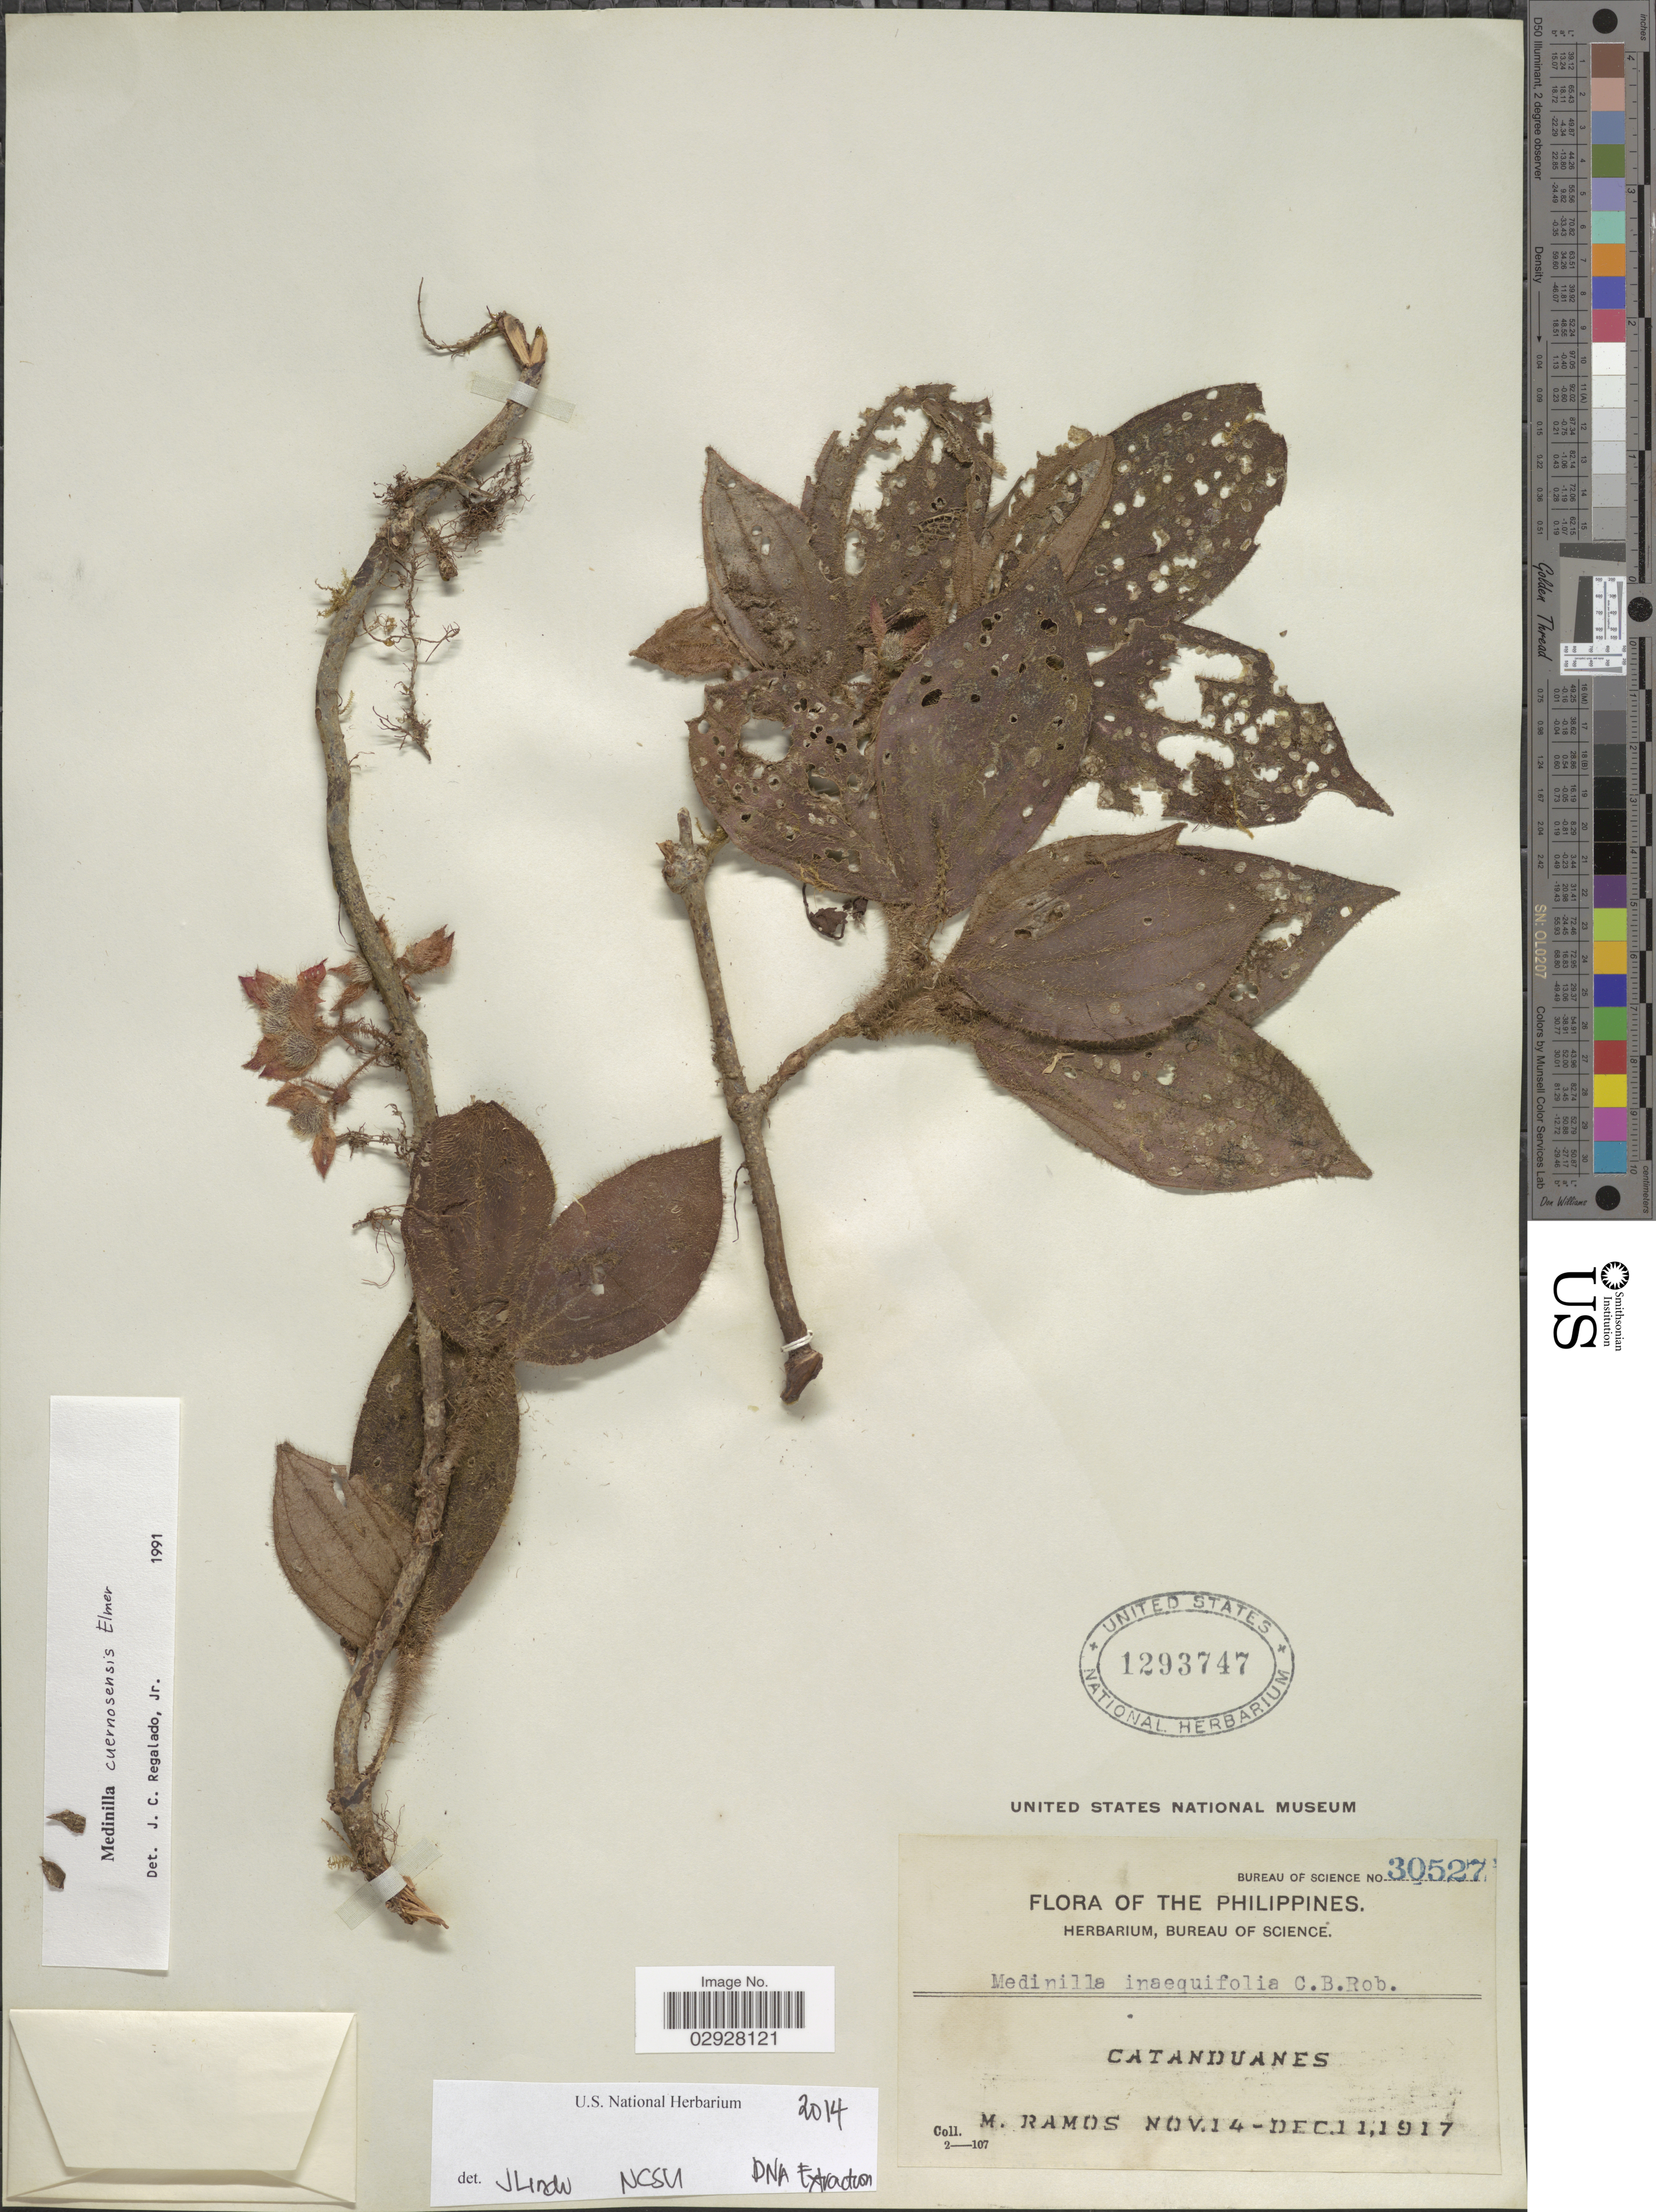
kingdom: Plantae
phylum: Tracheophyta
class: Magnoliopsida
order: Myrtales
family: Melastomataceae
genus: Medinilla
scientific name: Medinilla cuernosensis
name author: Elmer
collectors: M. Ramos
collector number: Bureau of Science 30527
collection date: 1917-11-14/1917-12-11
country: Philippines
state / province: Bicol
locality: Catanduanes.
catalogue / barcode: US 1293747